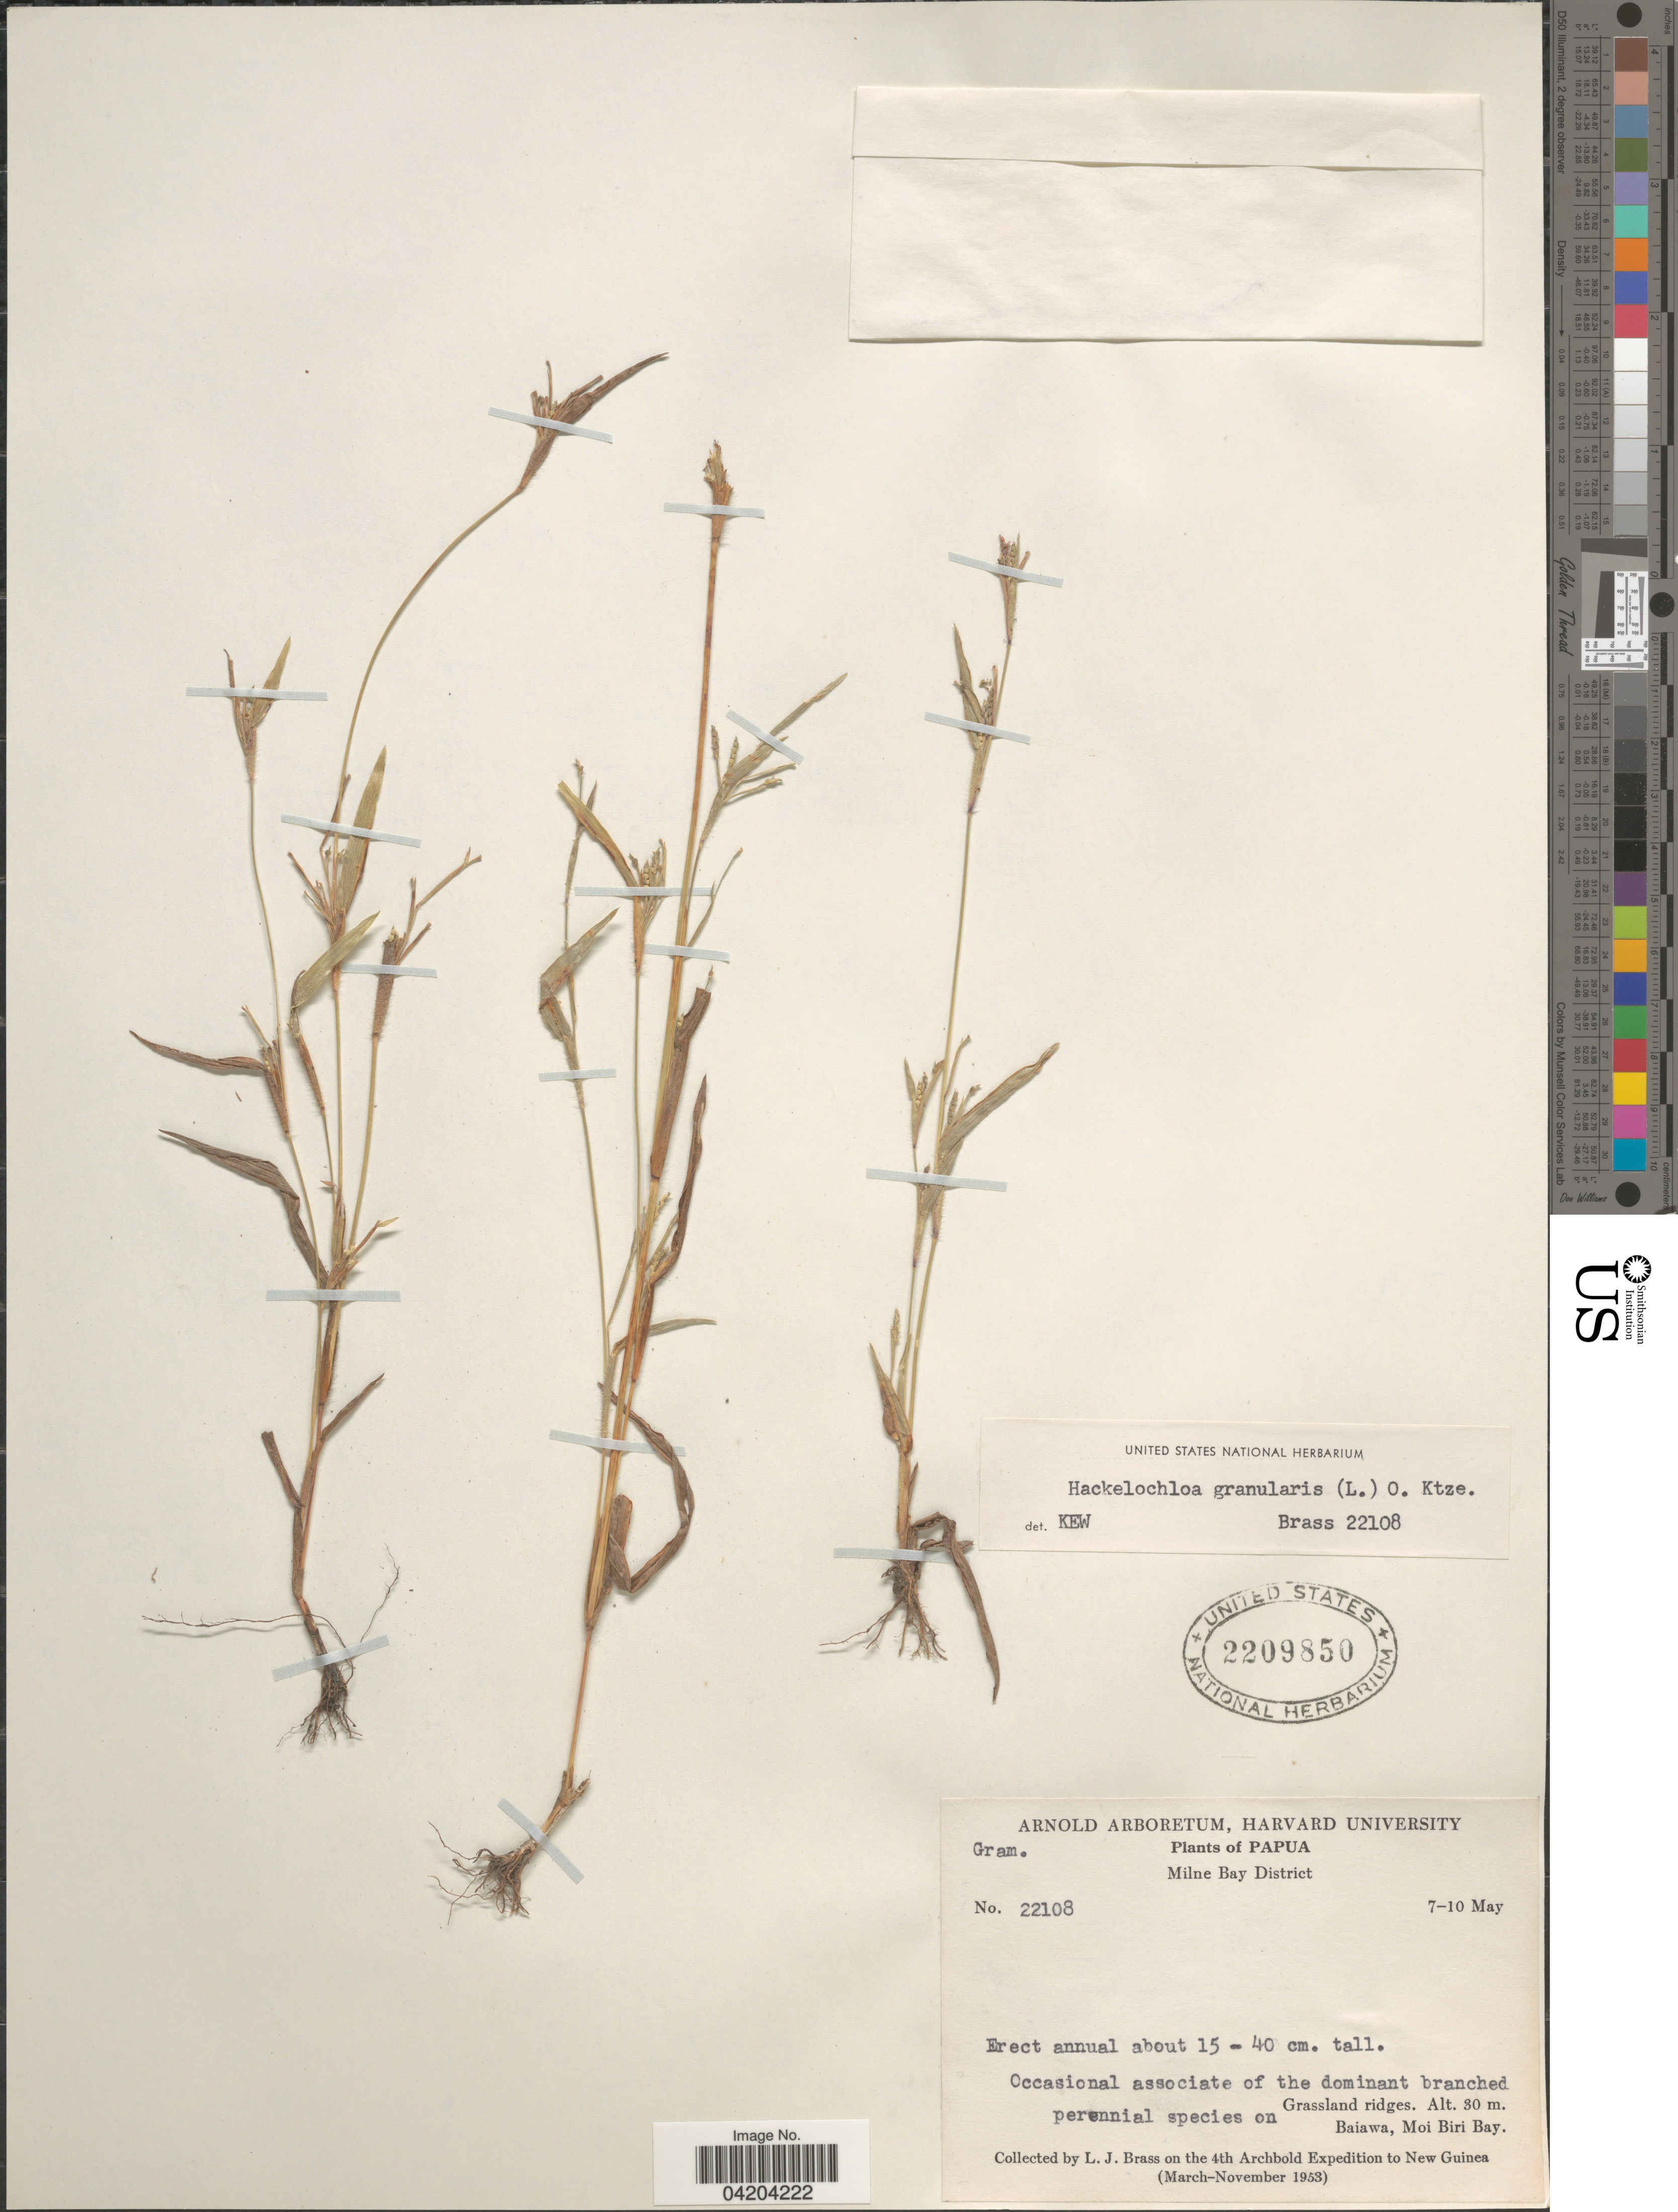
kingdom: Plantae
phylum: Tracheophyta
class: Liliopsida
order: Poales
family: Poaceae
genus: Mnesithea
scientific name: Mnesithea granularis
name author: (L.) de Koning & Sosef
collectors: L. J. Brass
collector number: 22108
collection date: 1953-05-07/1953-05-10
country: Papua New Guinea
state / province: Milne Bay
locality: Papua. Milne Bay District. Baiawa, Moi Biri Bay. The 4th Archbold Expedition to New Guinea (March-November 1953).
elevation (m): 30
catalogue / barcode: US 2209850